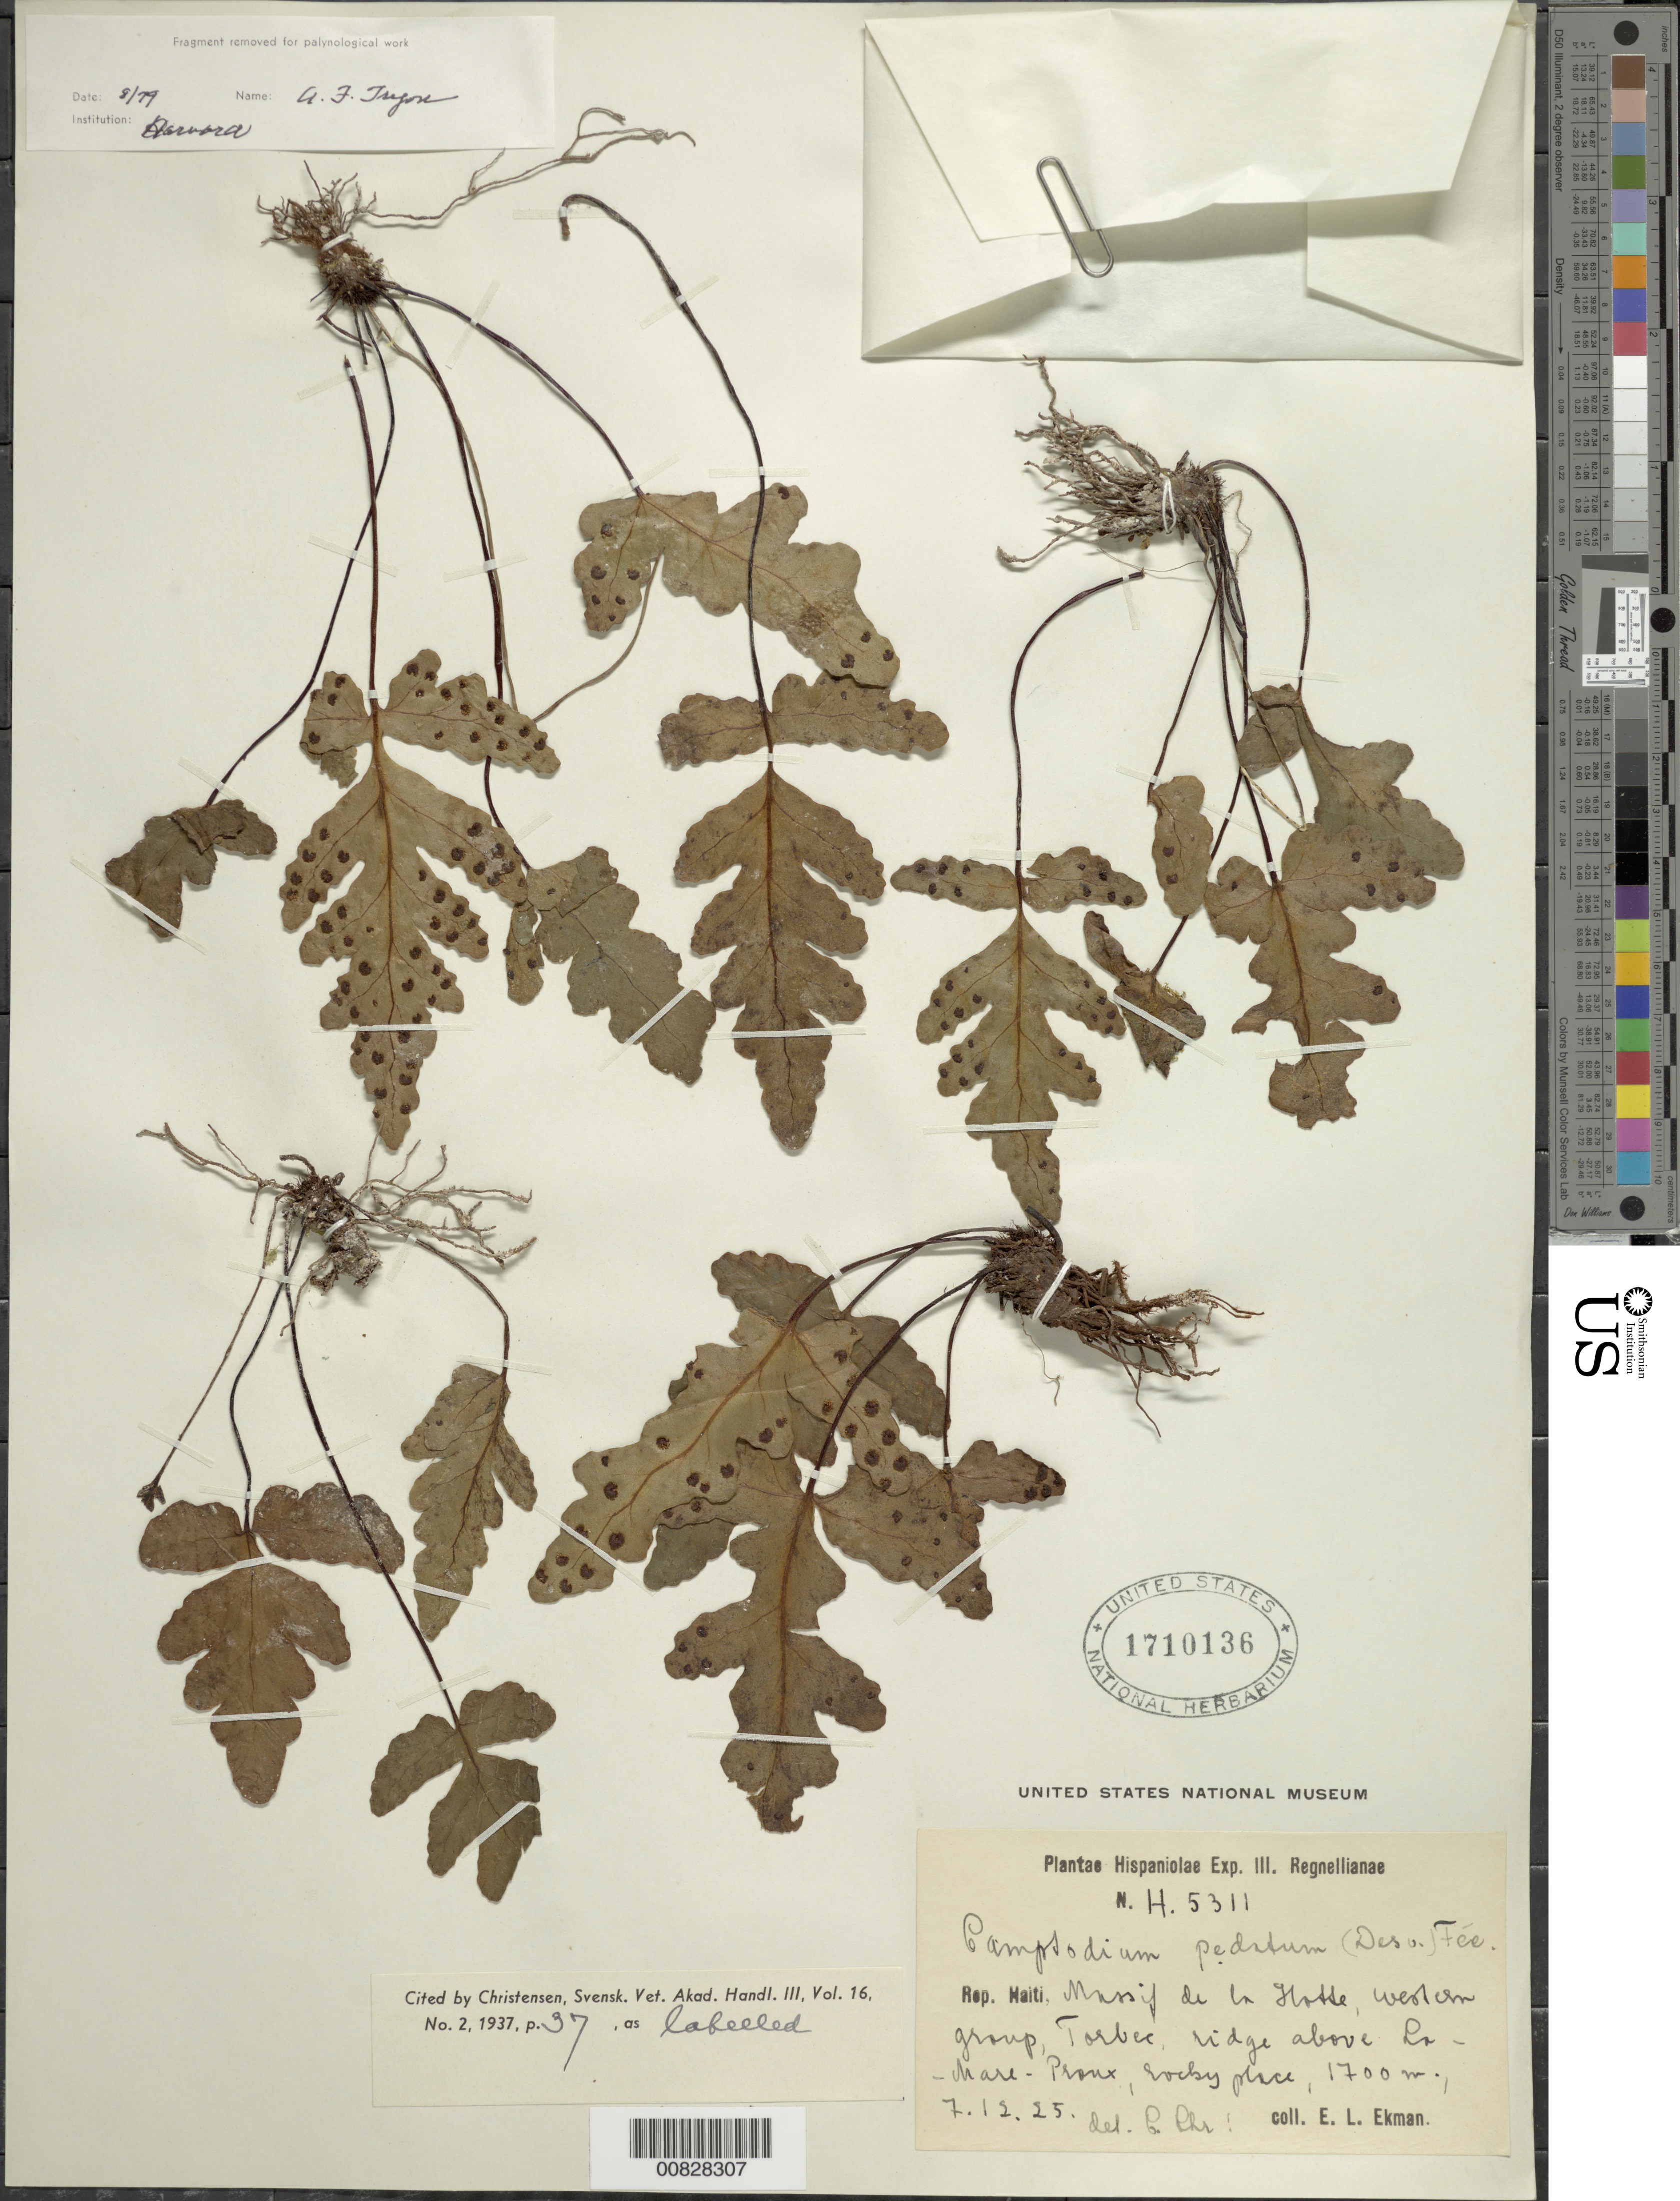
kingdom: Plantae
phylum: Tracheophyta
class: Polypodiopsida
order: Polypodiales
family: Tectariaceae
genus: Tectaria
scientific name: Tectaria pedata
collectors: E. L. Ekman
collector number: H 5311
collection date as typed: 07 Dec 1925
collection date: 1925-12-07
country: Haiti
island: Hispaniola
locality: Massif de la Hotte, western group, Torbec, above La Mare Proux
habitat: Rocky place on ridge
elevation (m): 1700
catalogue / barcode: US 1710136